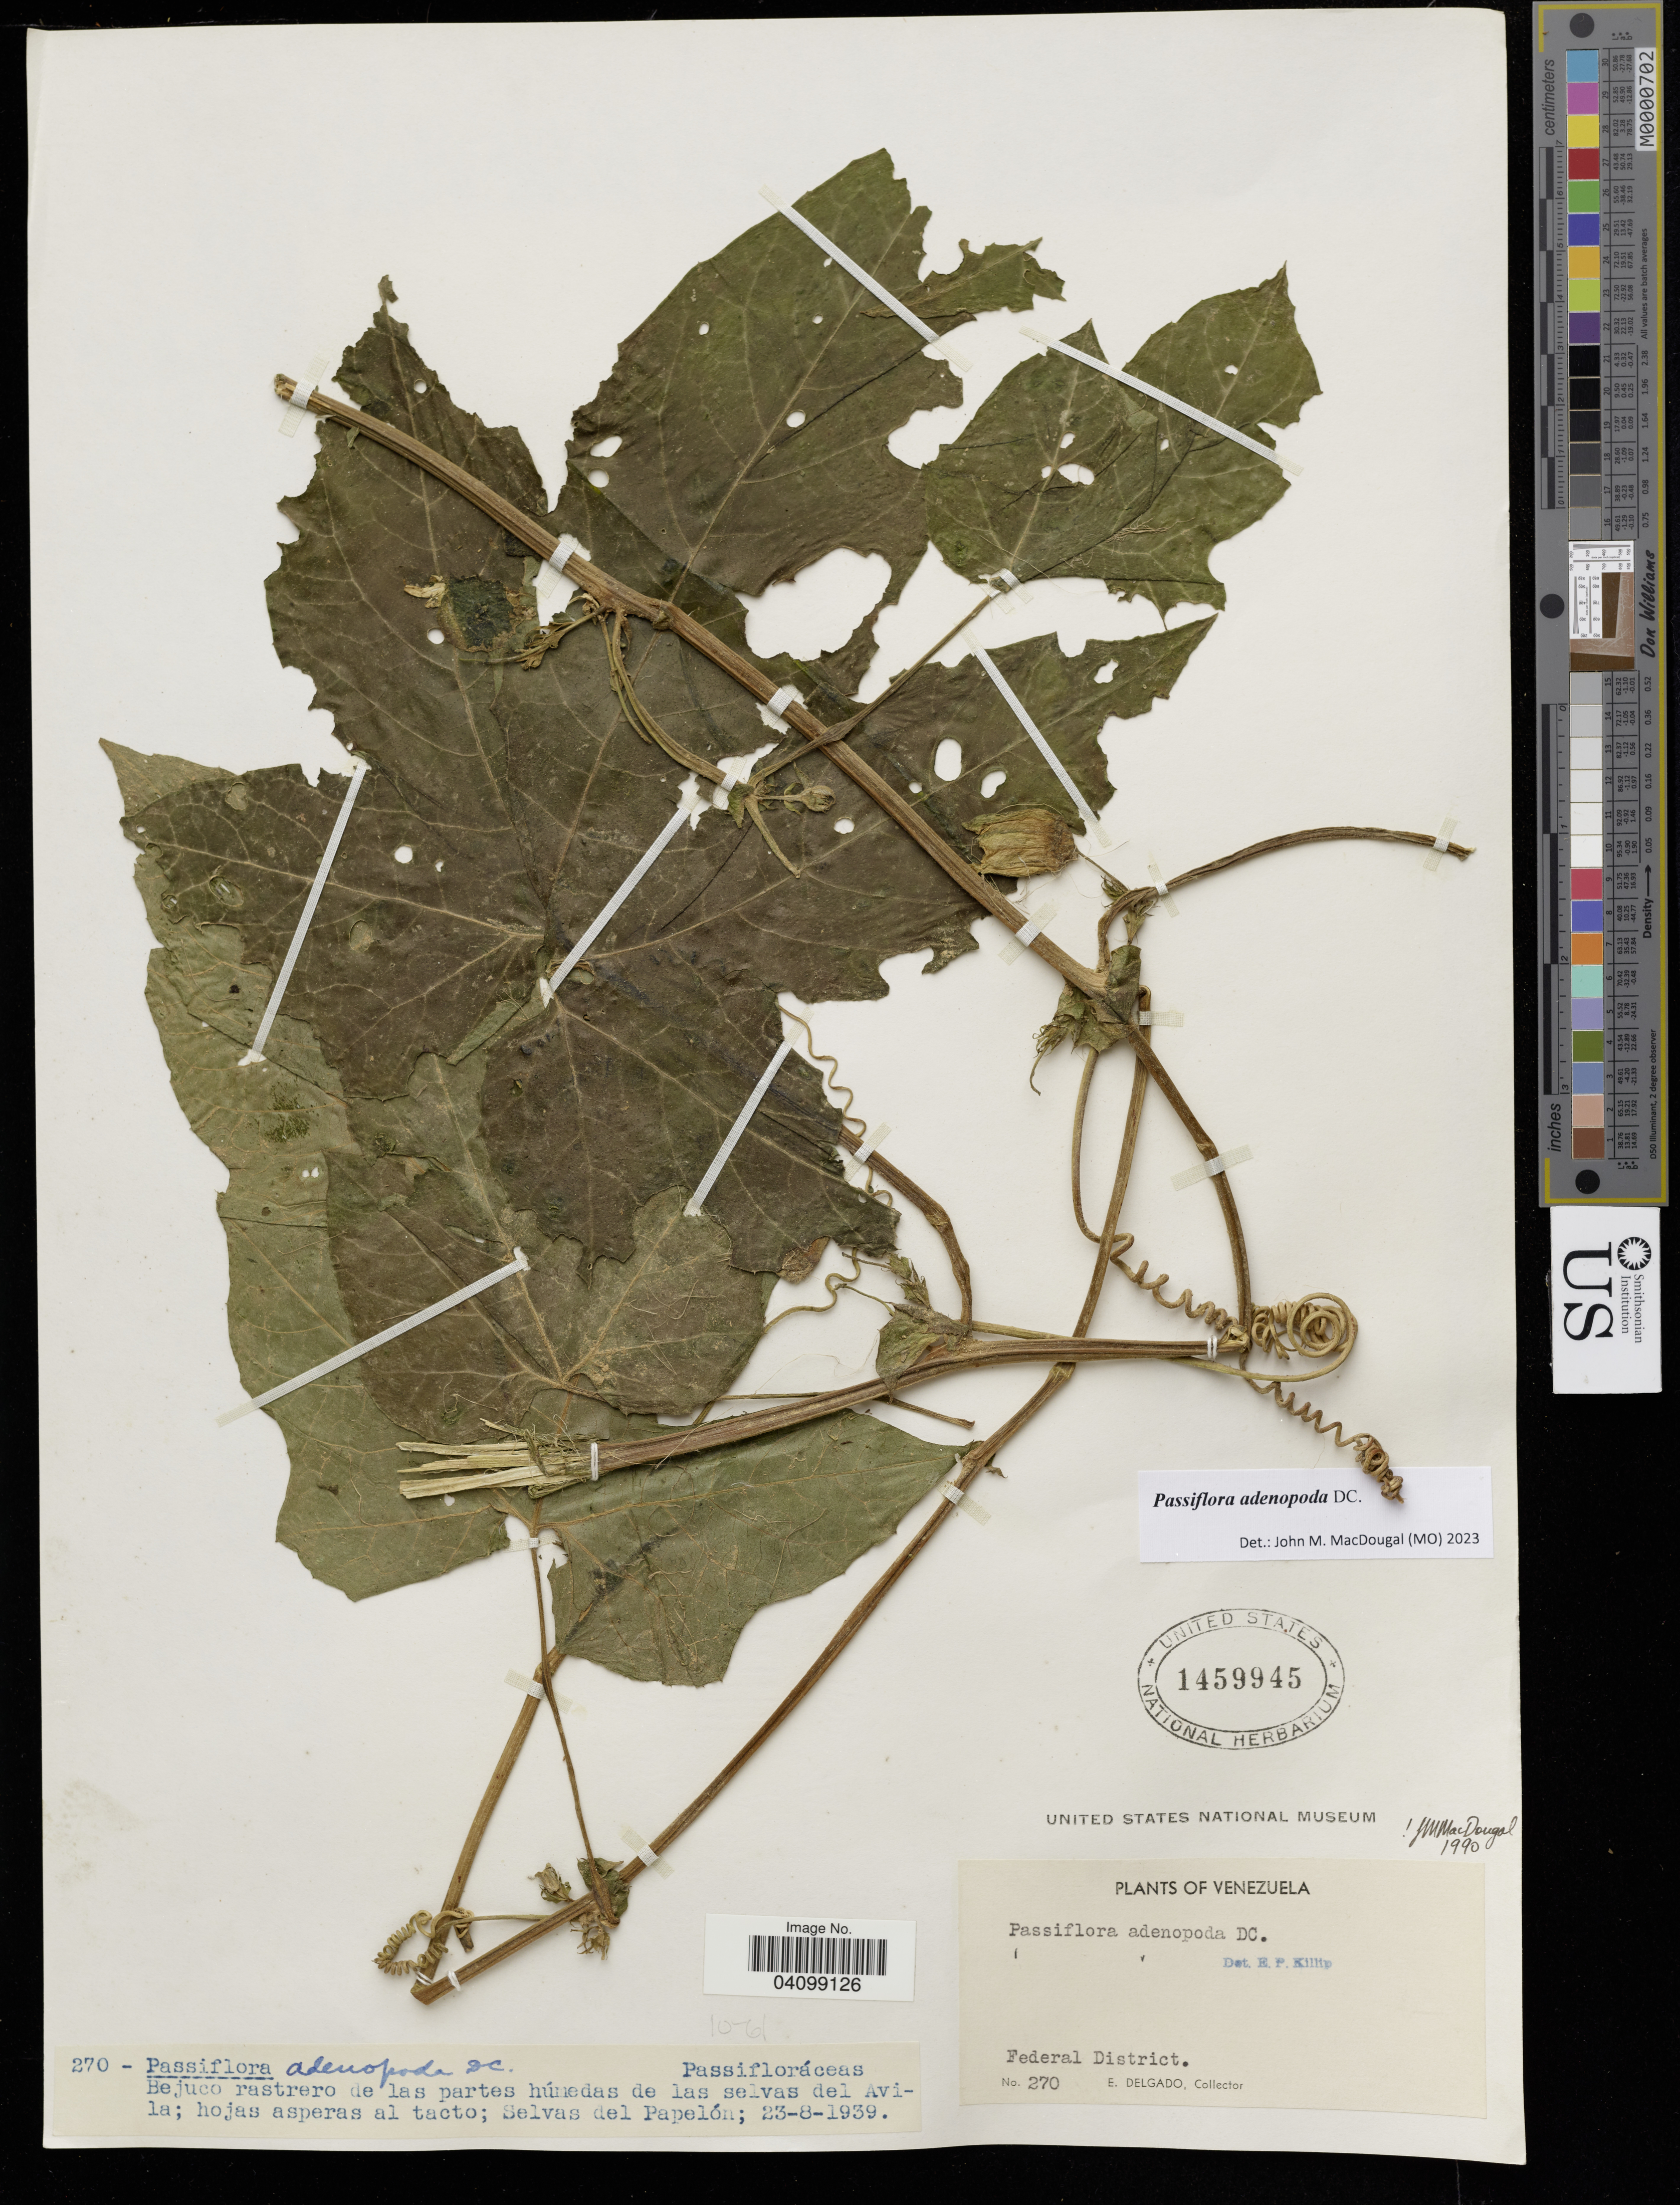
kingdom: Plantae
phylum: Tracheophyta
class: Magnoliopsida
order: Malpighiales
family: Passifloraceae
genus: Passiflora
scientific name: Passiflora adenopoda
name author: DC.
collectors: E. Delgado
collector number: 270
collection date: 1939-08-23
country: Venezuela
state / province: Federal Capital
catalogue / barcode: US 1459945